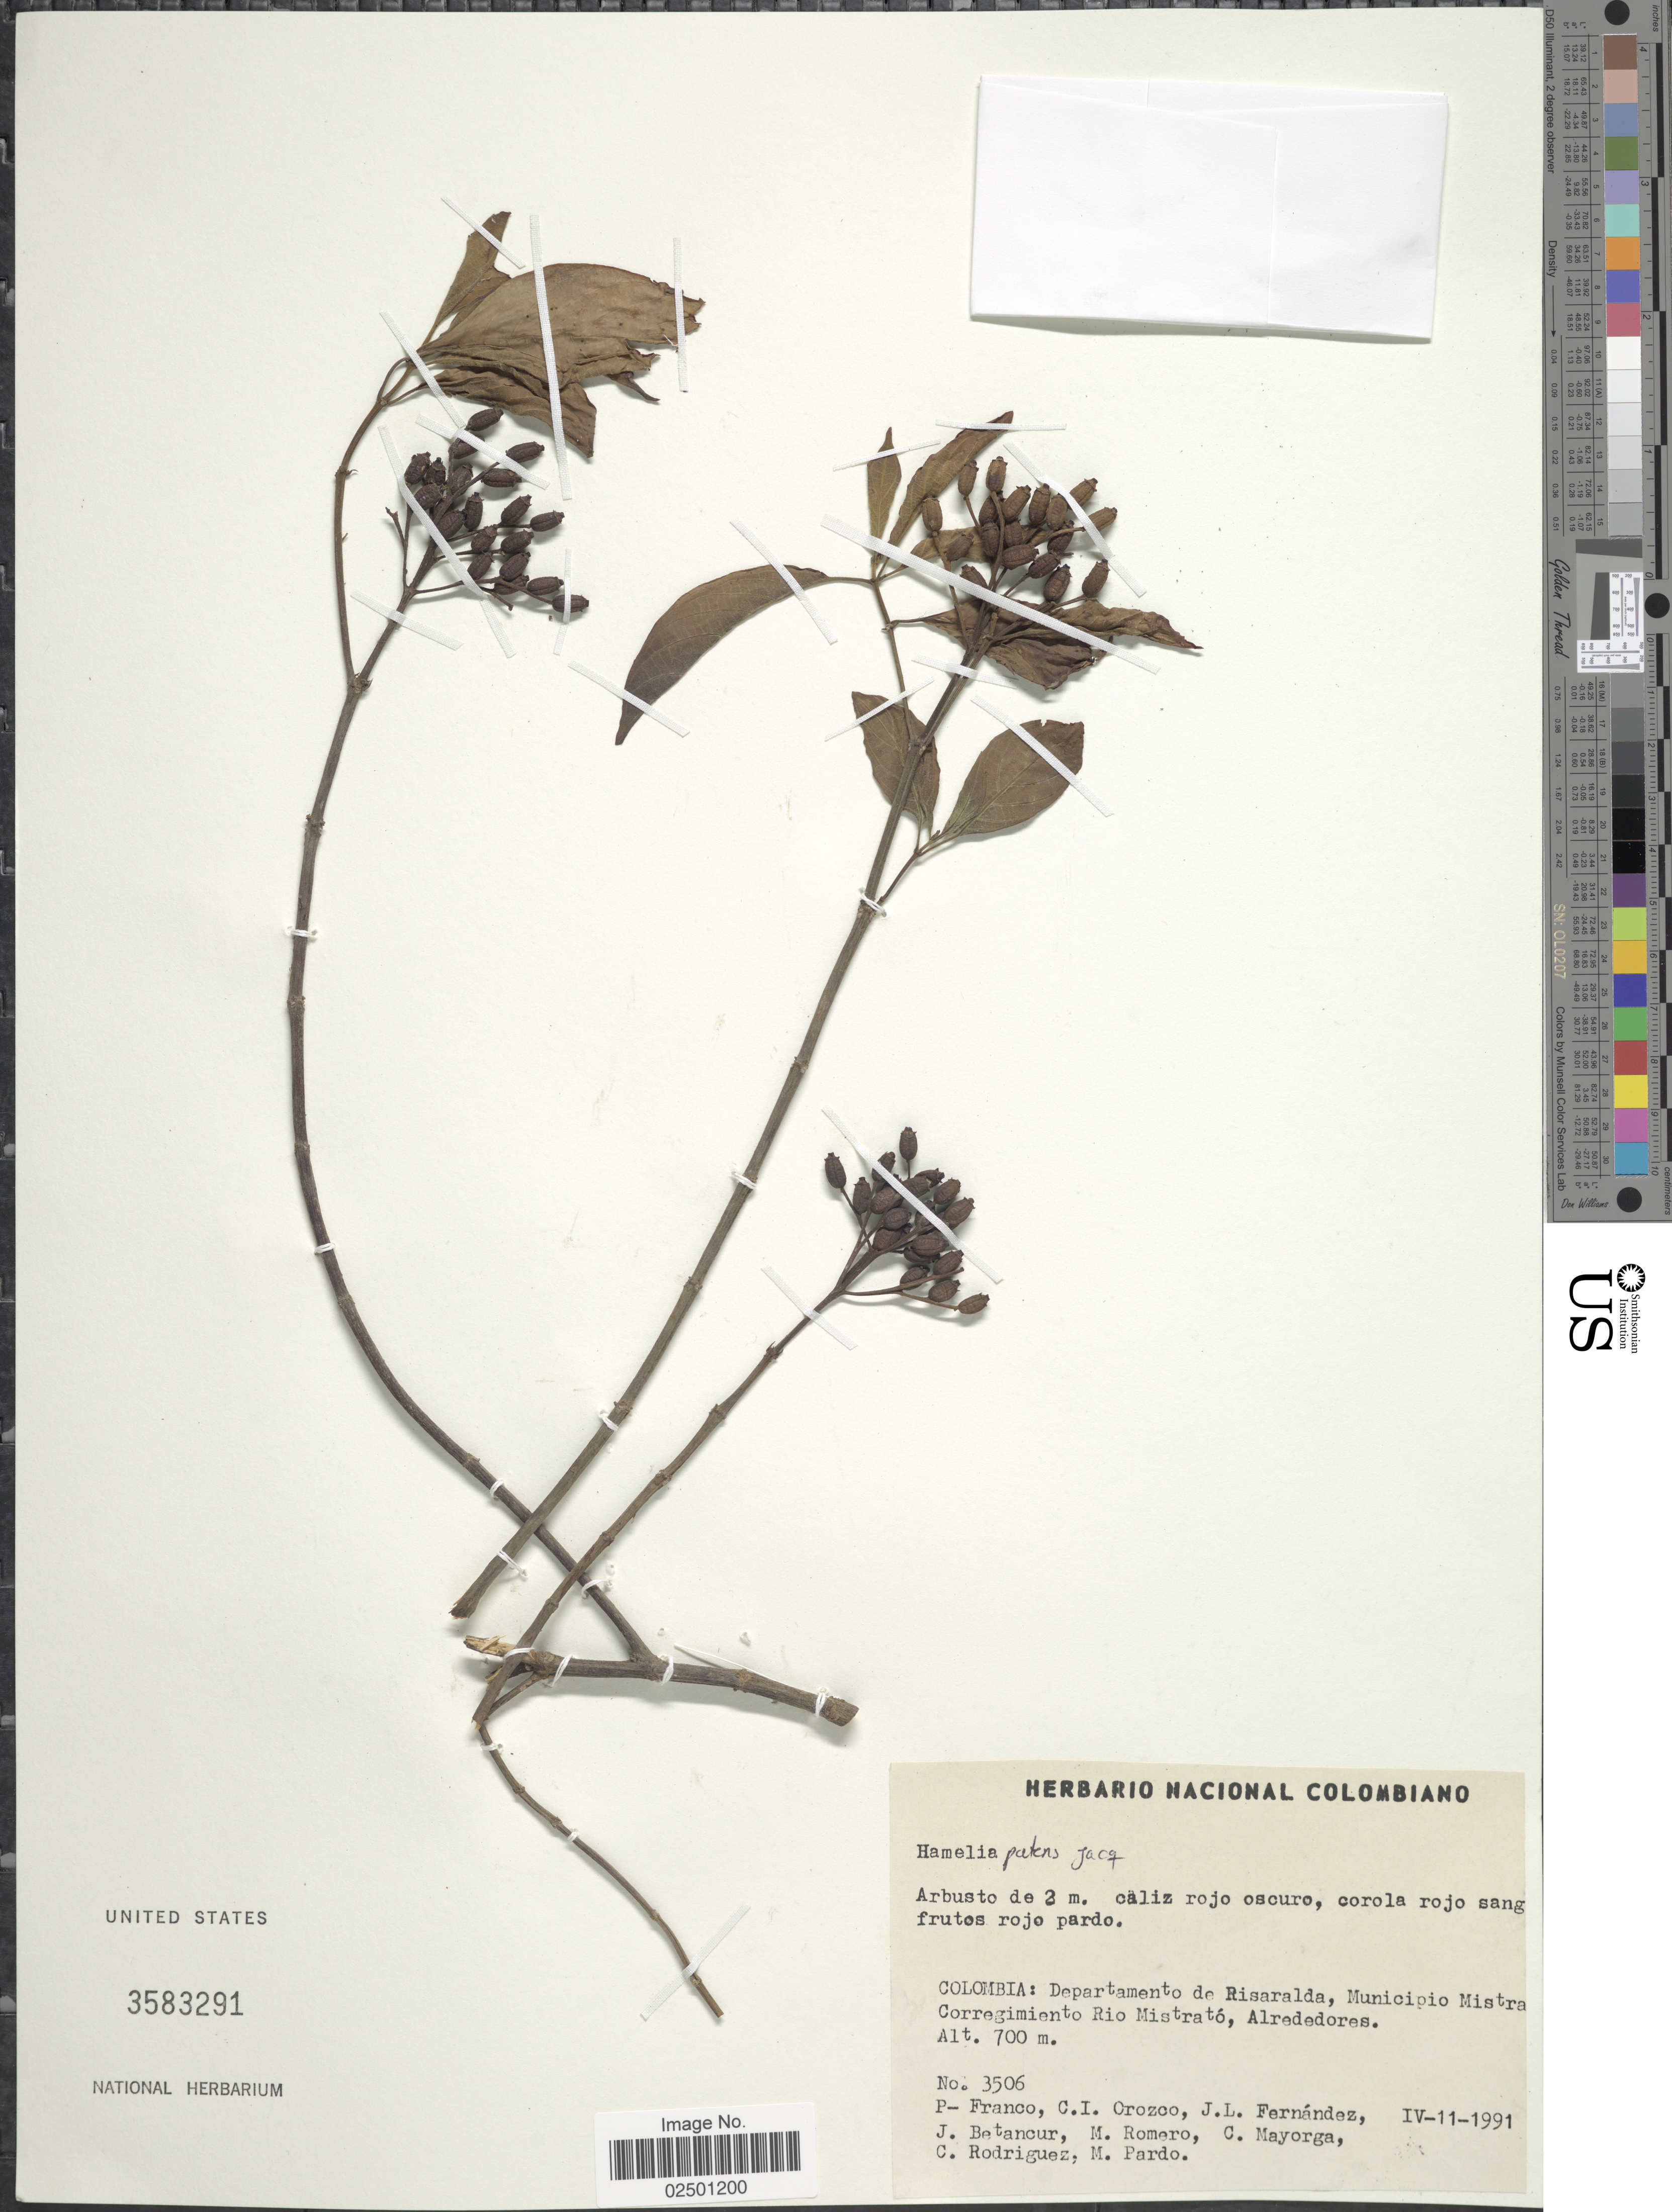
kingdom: Plantae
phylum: Tracheophyta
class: Magnoliopsida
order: Gentianales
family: Rubiaceae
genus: Hamelia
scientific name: Hamelia patens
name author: Jacq.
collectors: P. Franco, C. I. Orozco, J. Fernandez, J. Betancur & et al.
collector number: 3506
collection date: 1991-04-11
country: Colombia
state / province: Risaralda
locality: Departamento de Risaralda, Municipio Mistra Corregimiento Rio Mistrato, Alrededores.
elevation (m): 700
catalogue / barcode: US 3583291